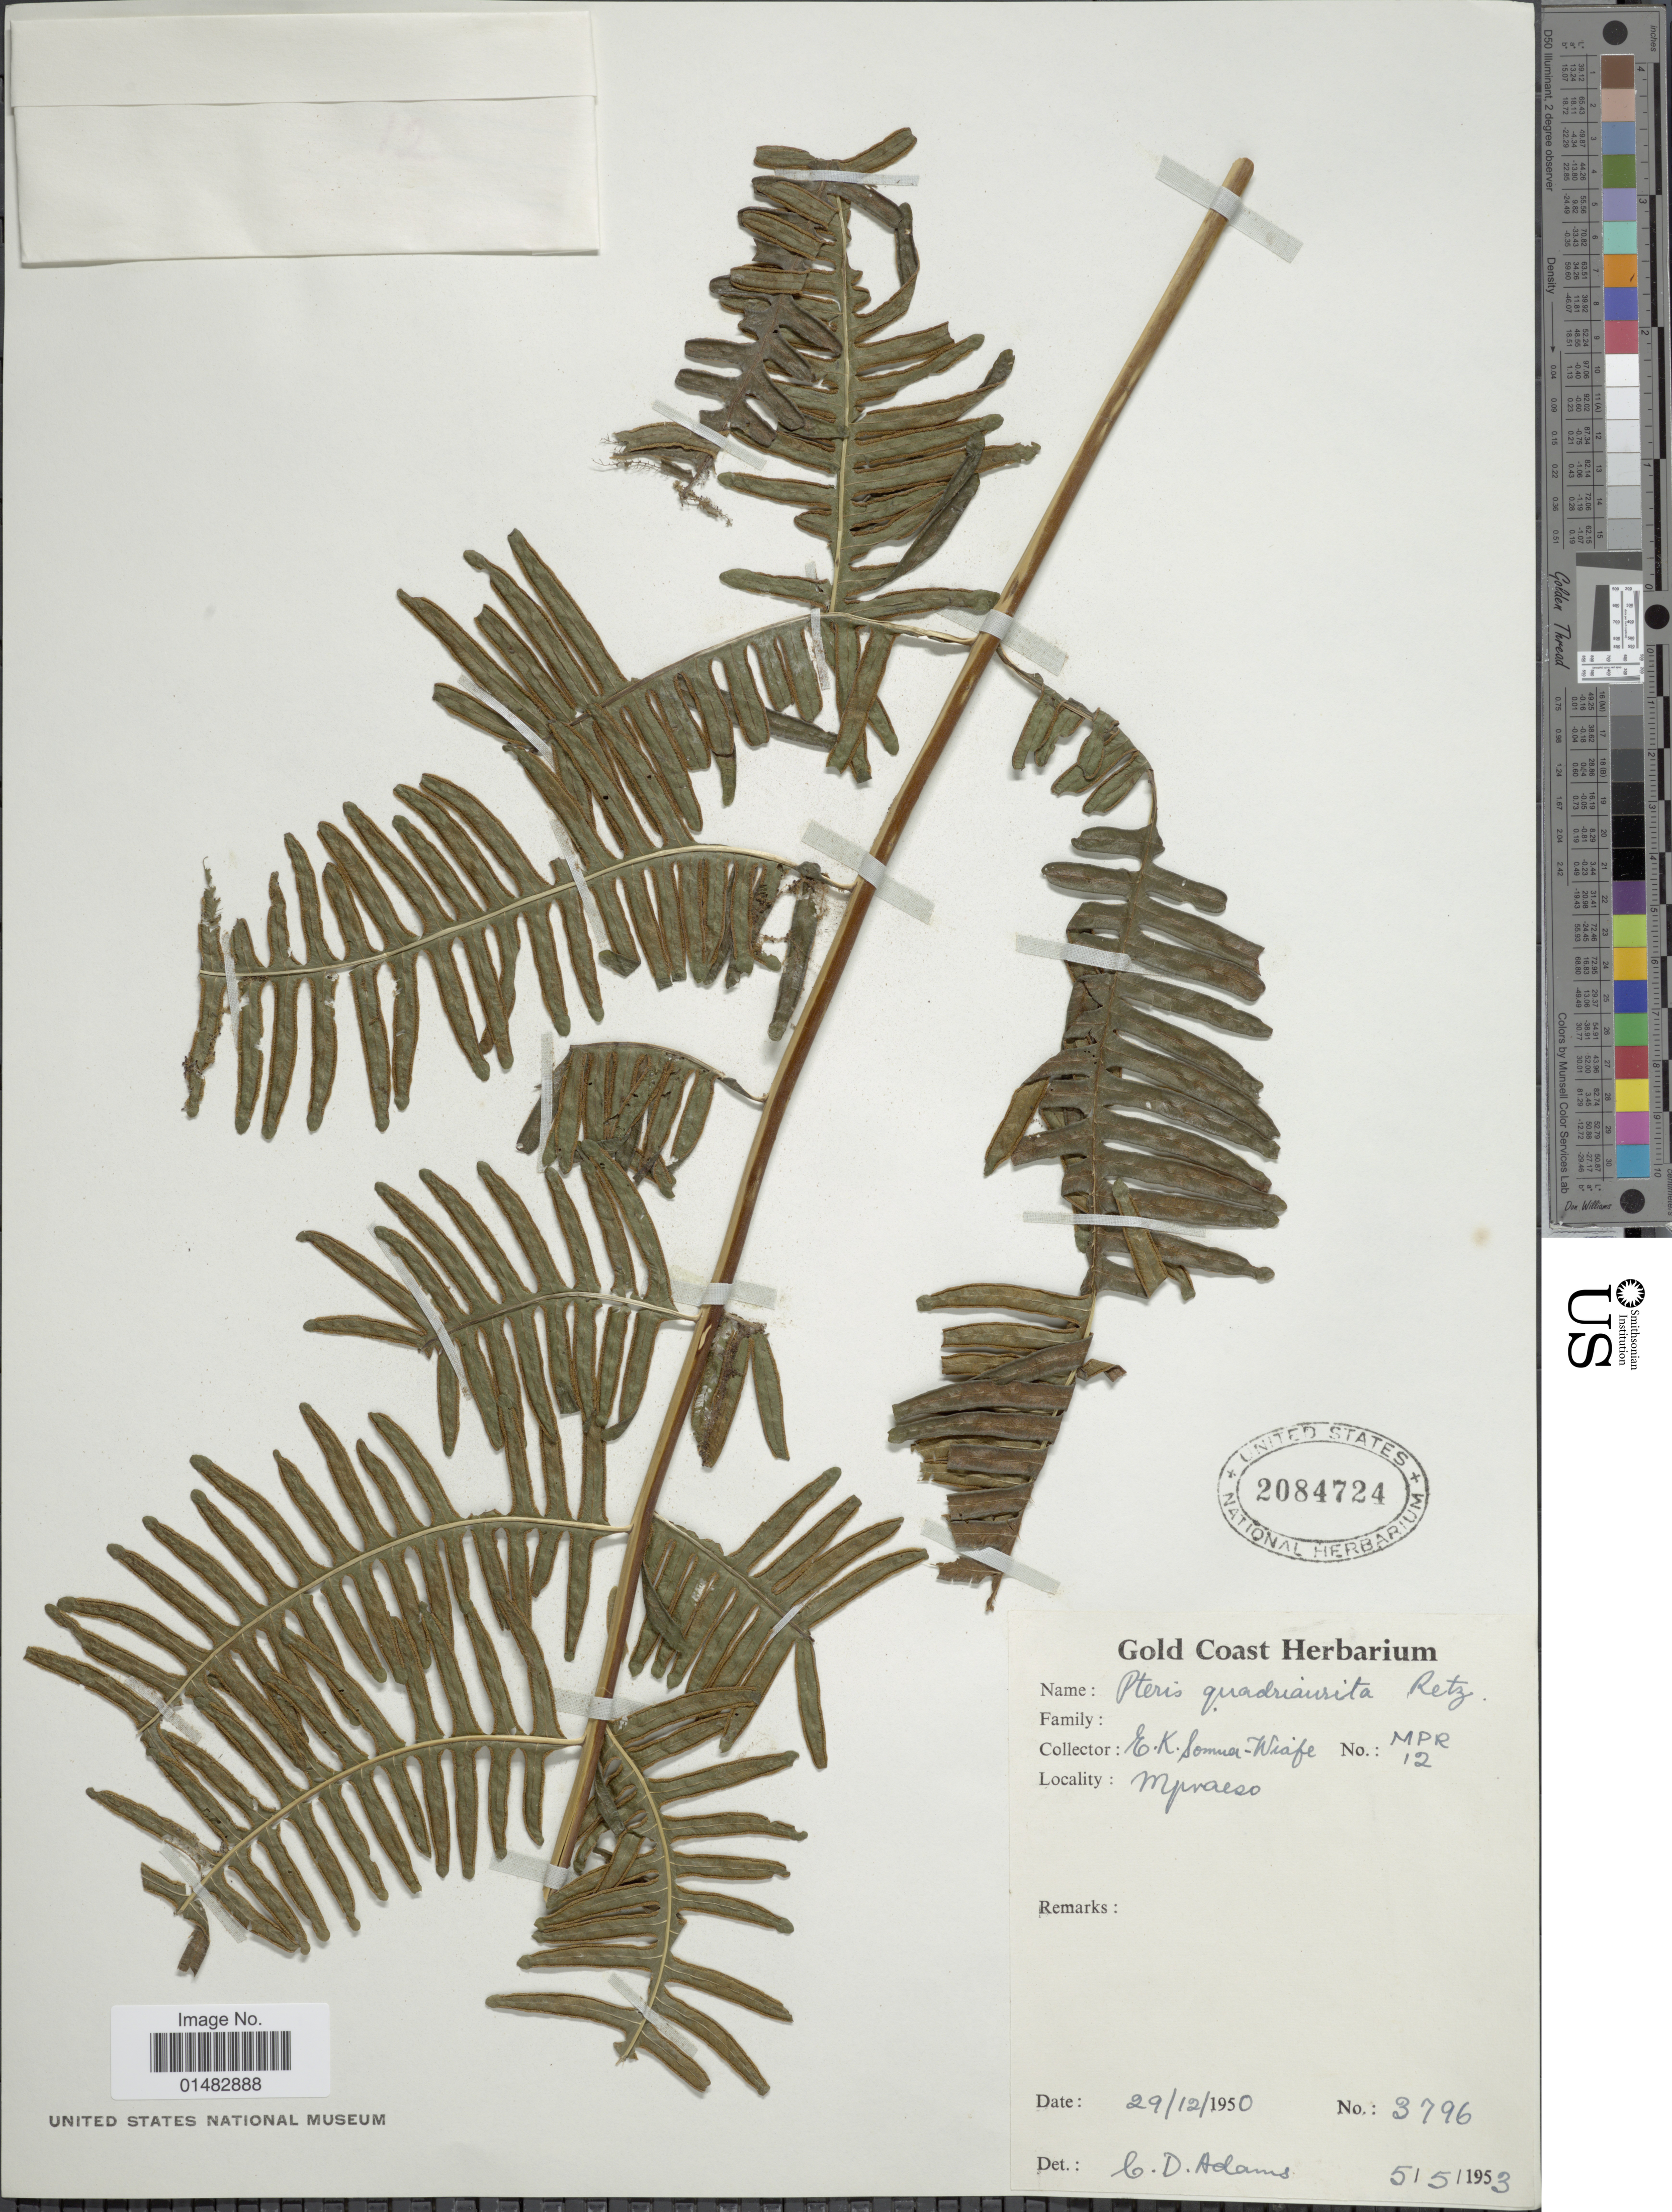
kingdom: Plantae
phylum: Tracheophyta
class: Polypodiopsida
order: Polypodiales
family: Pteridaceae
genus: Pteris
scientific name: Pteris quadriaurita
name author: Retz.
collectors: E. Sommer-Wiafe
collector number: MPR 12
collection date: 1950-12-29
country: Ghana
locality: Mpraeseo, Gold Coast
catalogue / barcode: US 2084724